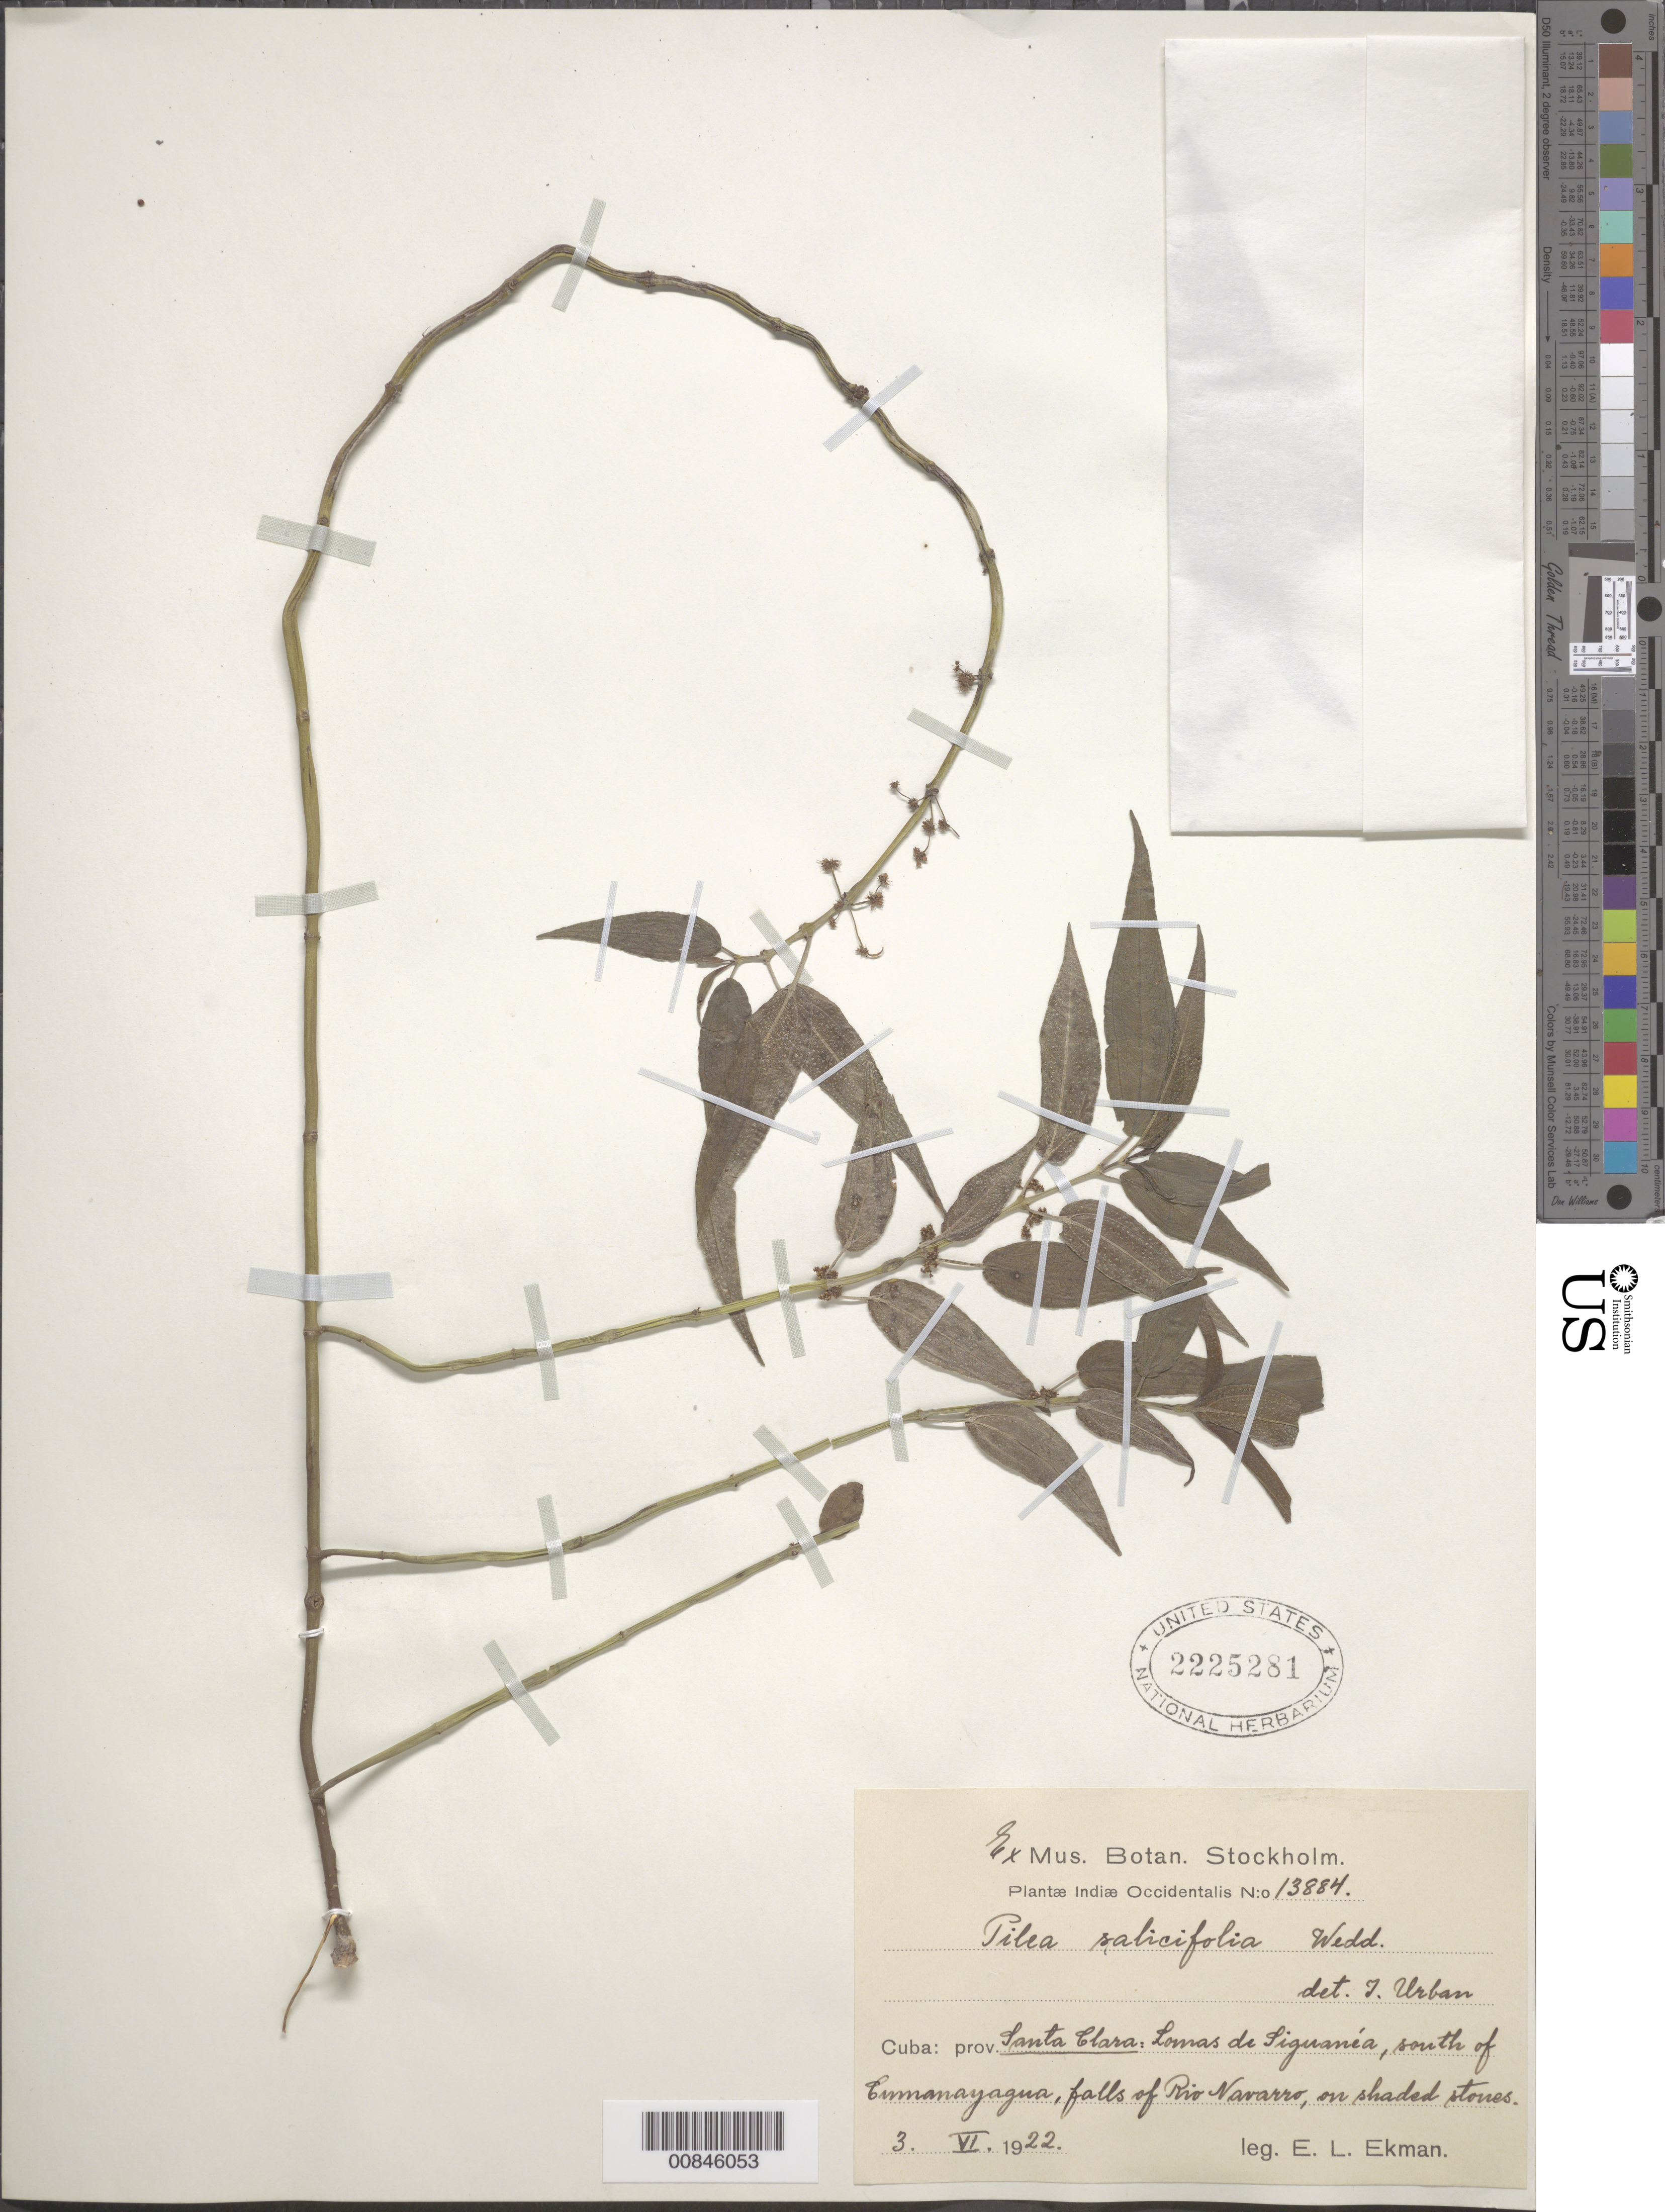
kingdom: Plantae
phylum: Tracheophyta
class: Magnoliopsida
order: Rosales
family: Urticaceae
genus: Pilea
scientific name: Pilea nudicaulis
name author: (Sw.) Wedd.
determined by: Urban, Ignatz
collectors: E. L. Ekman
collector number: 13884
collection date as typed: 03 Jun 1922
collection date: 1922-06-03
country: Cuba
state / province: Santa Clara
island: Cuba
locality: Prov Santa Clara Lomas de Liguanía, south of Cumanayagua, falls of Río Navarro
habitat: On shaded stones.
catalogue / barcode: US 2225281